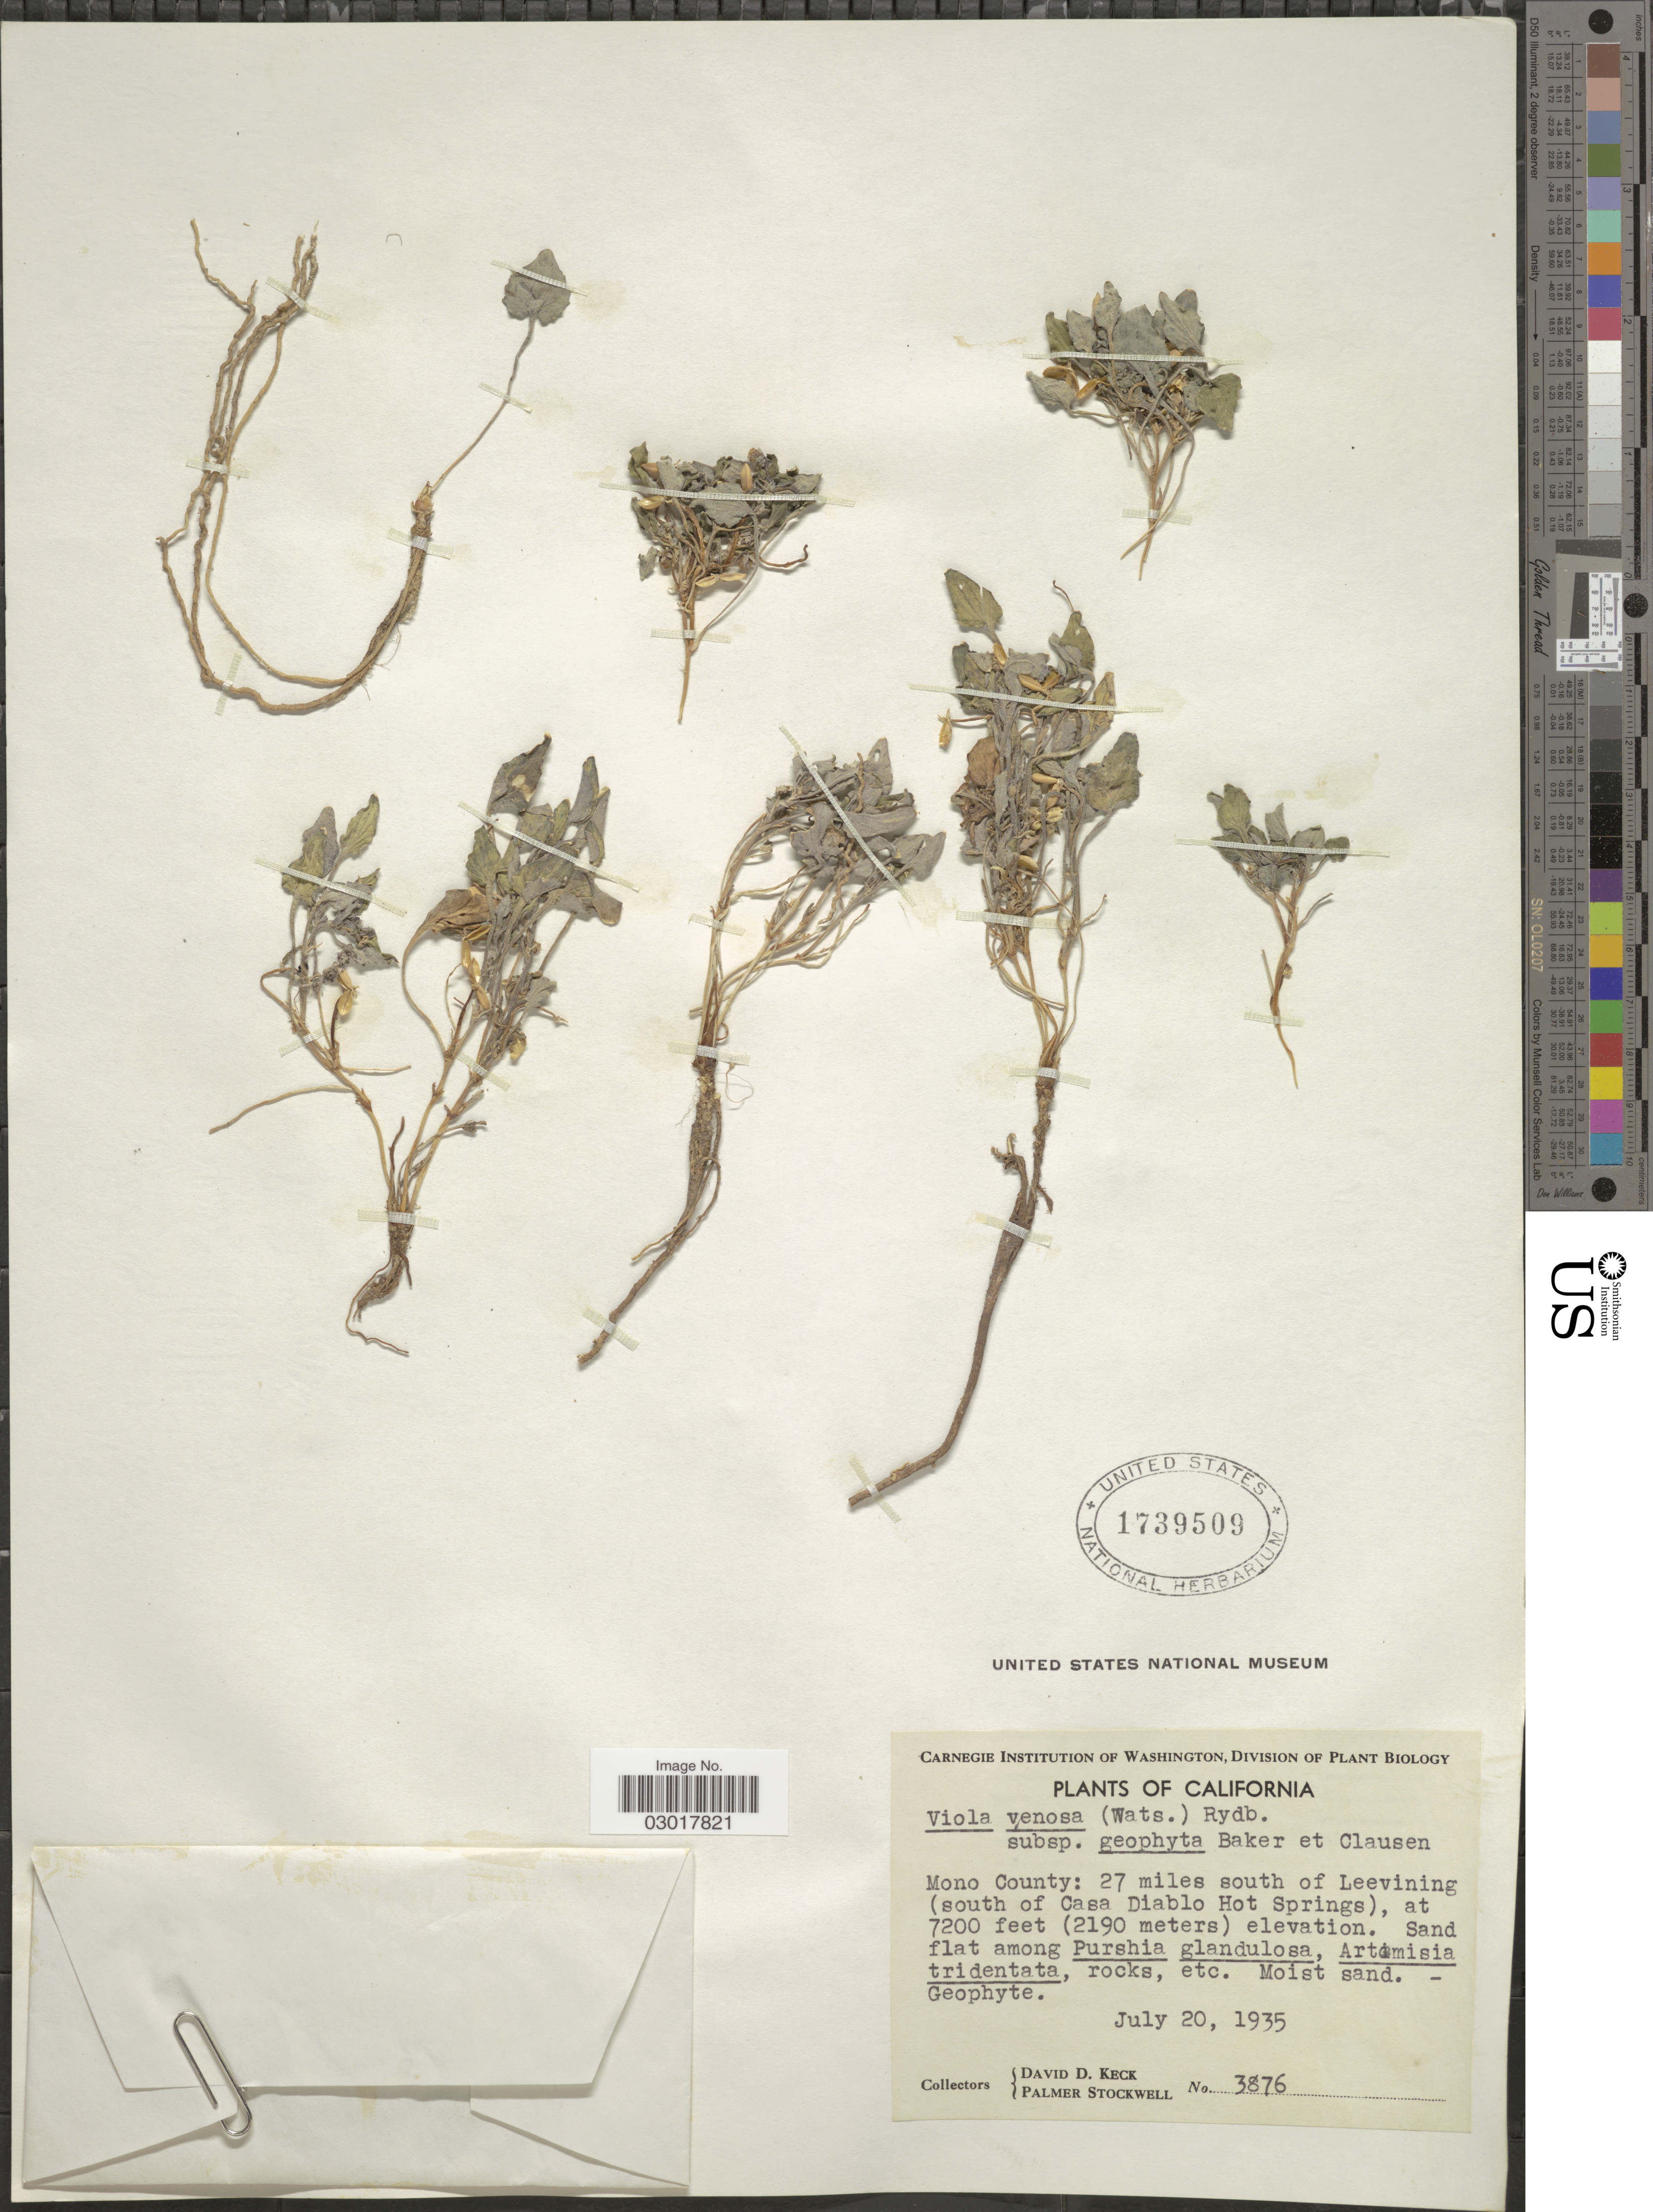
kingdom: Plantae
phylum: Tracheophyta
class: Magnoliopsida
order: Malpighiales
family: Violaceae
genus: Viola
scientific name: Viola venosa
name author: (S. Watson) Rydb.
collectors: D. D. Keck & P. Stockwell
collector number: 3876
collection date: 1935-07-20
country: United States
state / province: California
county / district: Mono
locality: Mono County: 27 miles south of Leevining (south of Casa Diablo Hot Springs).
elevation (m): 2195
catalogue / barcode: US 1739509